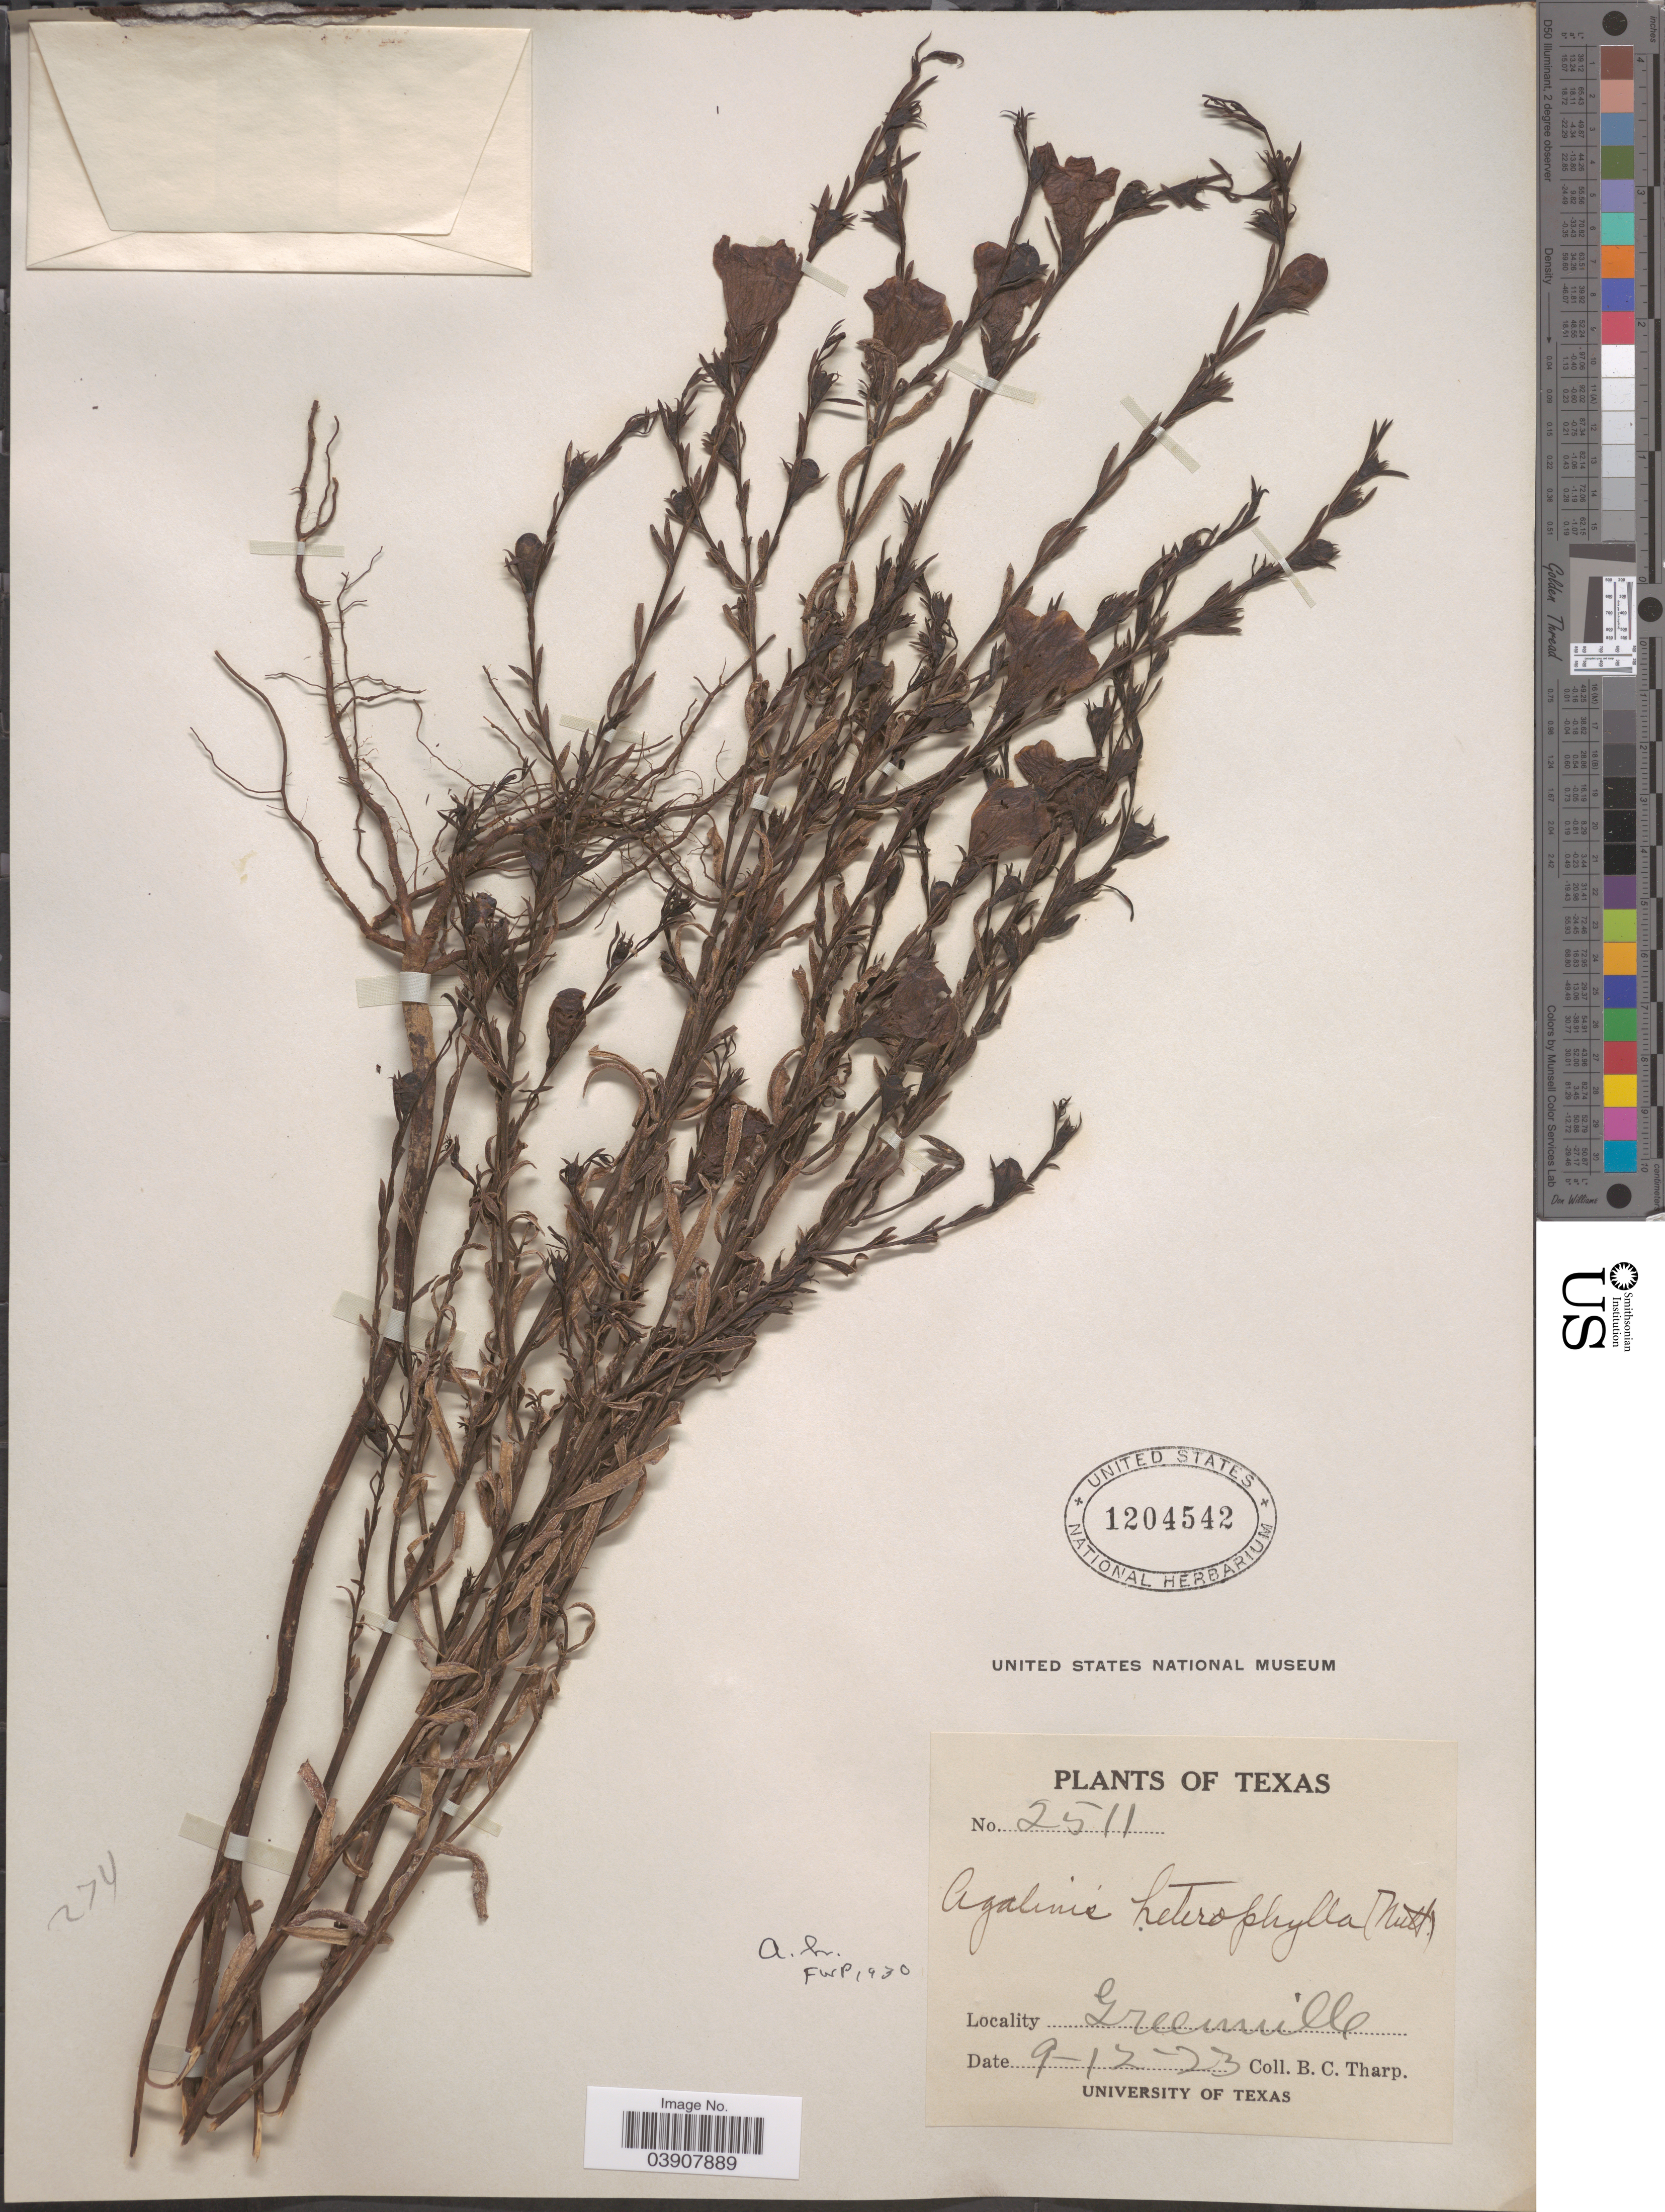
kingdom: Plantae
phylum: Tracheophyta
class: Magnoliopsida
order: Lamiales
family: Orobanchaceae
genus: Agalinis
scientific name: Agalinis heterophylla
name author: (Nutt.) Small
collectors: B. C. Tharp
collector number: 2511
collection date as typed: Transcribed d/m/y: 12/9/23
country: United States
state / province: Texas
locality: Greenville.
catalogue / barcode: US 1204542